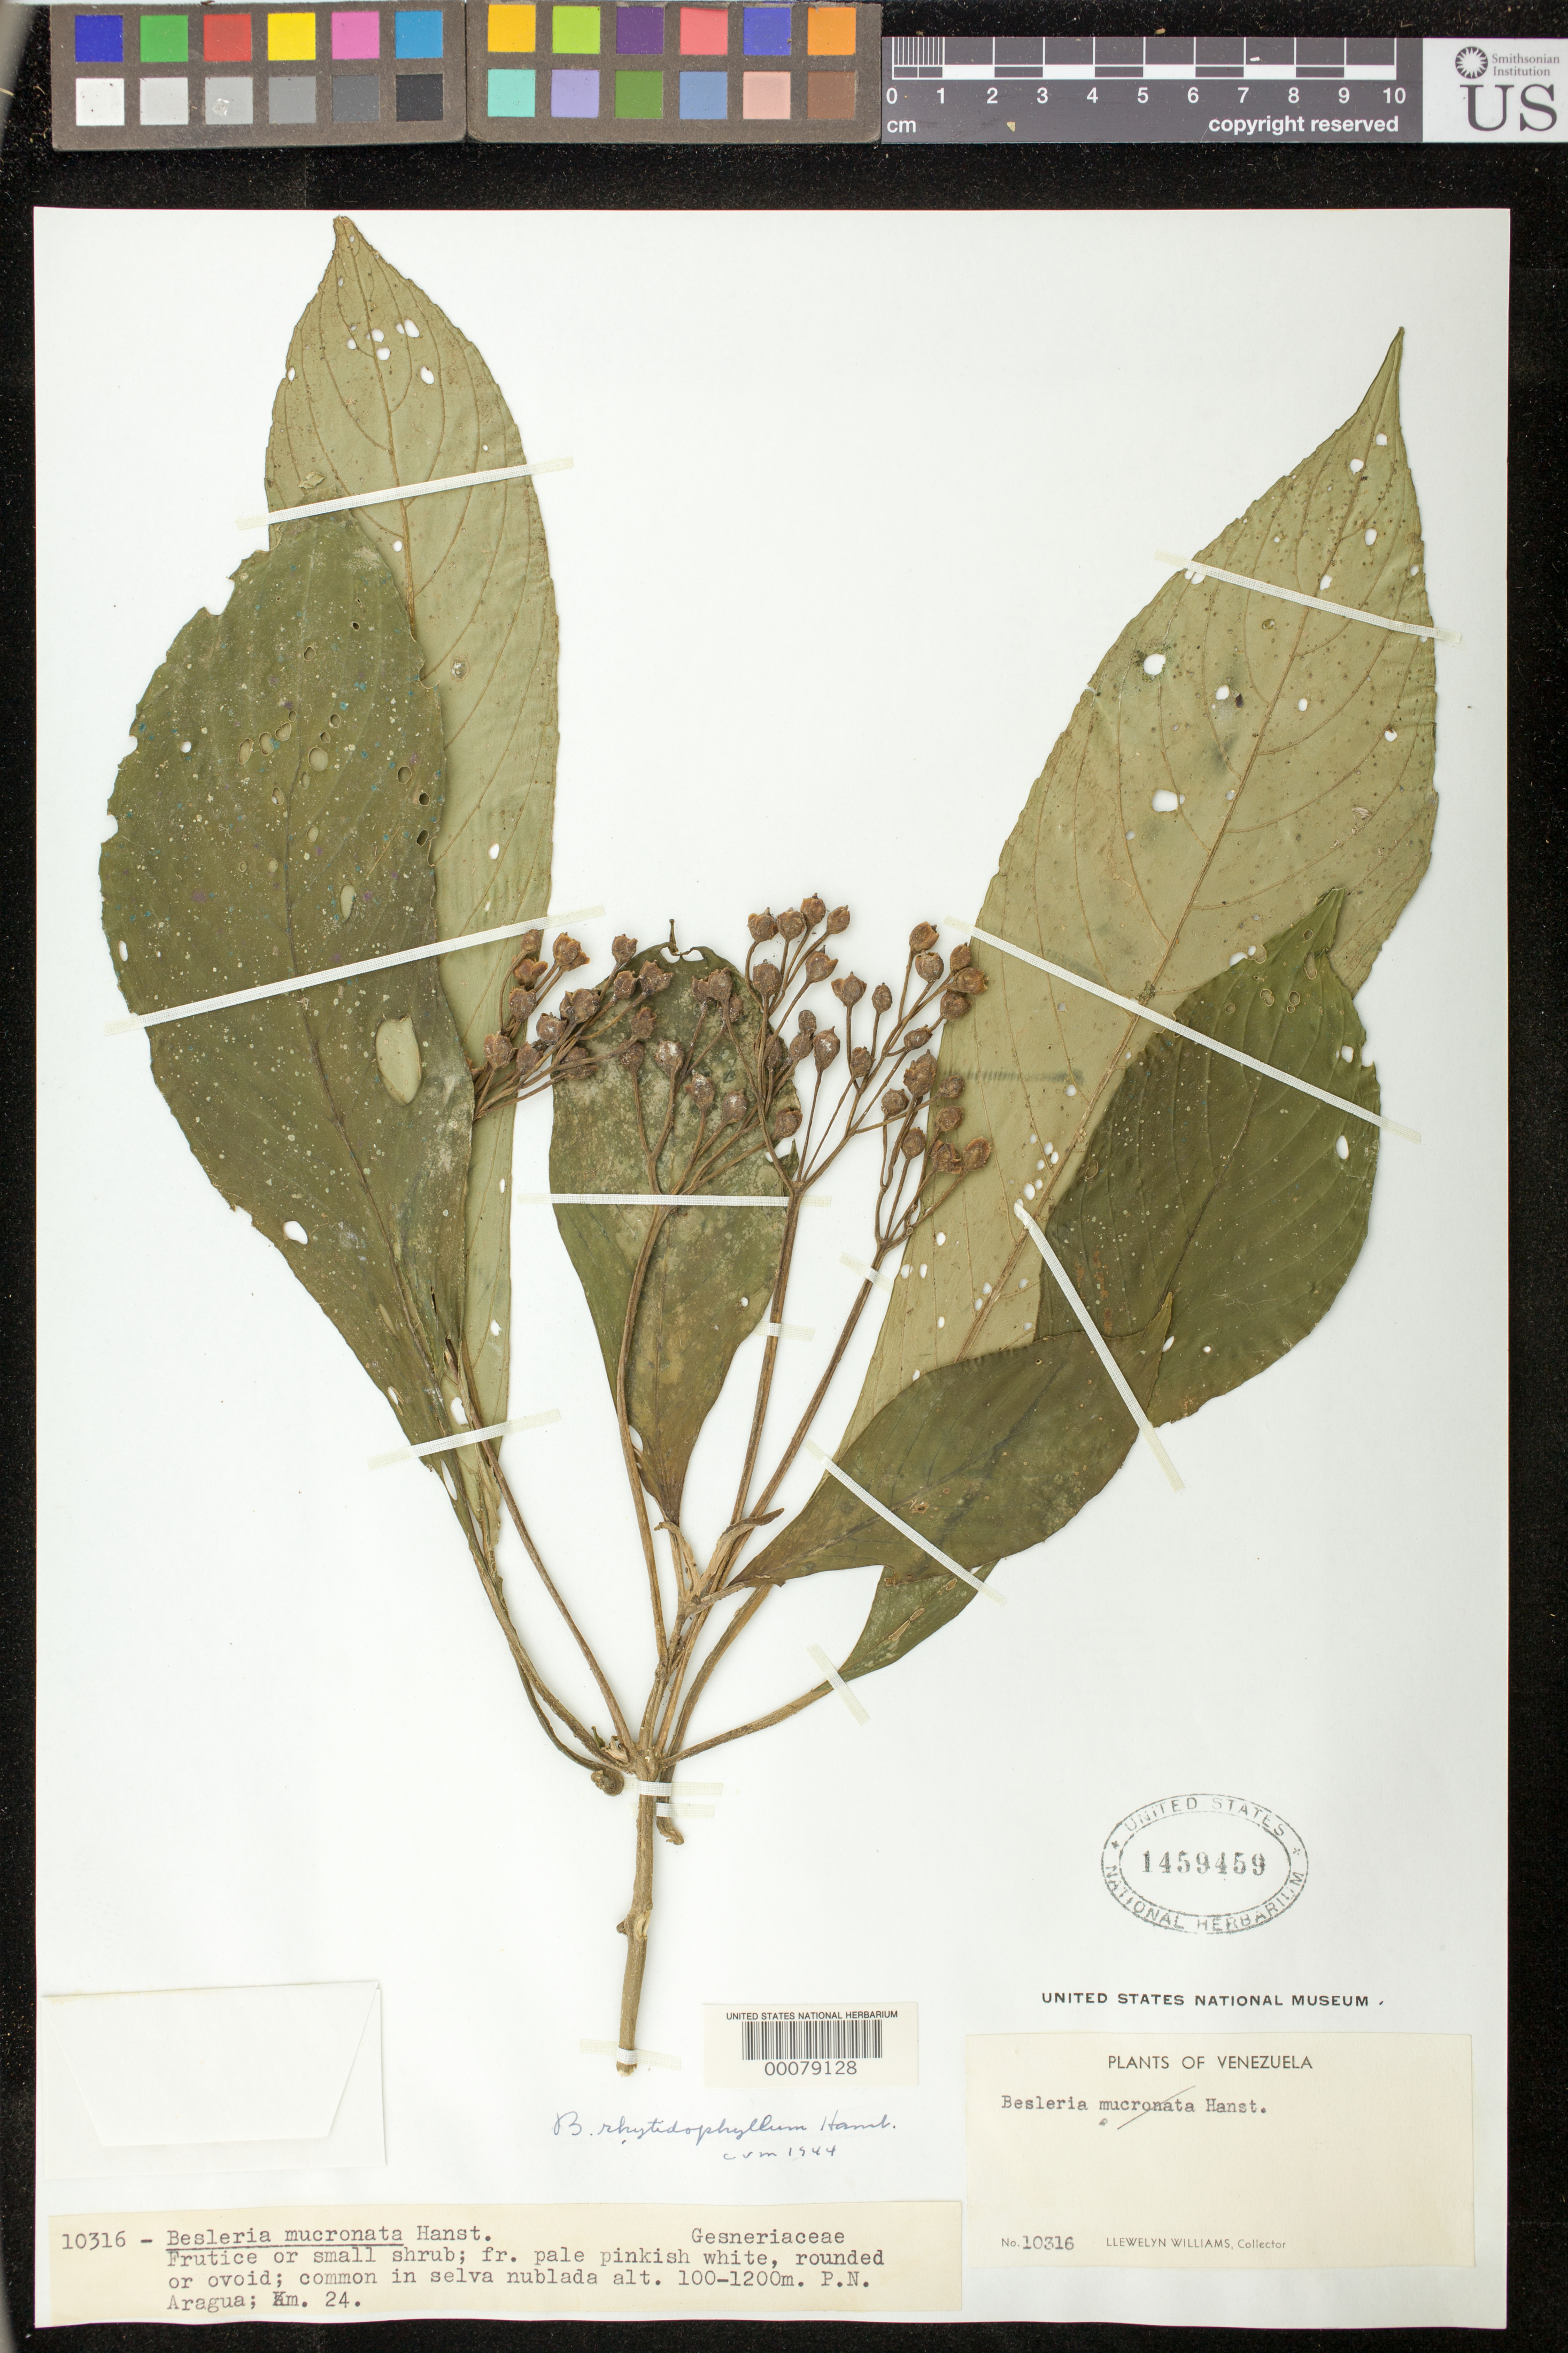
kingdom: Plantae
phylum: Tracheophyta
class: Magnoliopsida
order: Lamiales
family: Gesneriaceae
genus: Besleria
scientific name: Besleria rhytidophyllum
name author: Hanst.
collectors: L. Williams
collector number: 10316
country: Venezuela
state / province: Aragua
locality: Km 24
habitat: Common in cloud forest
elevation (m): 100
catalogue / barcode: US 1459459